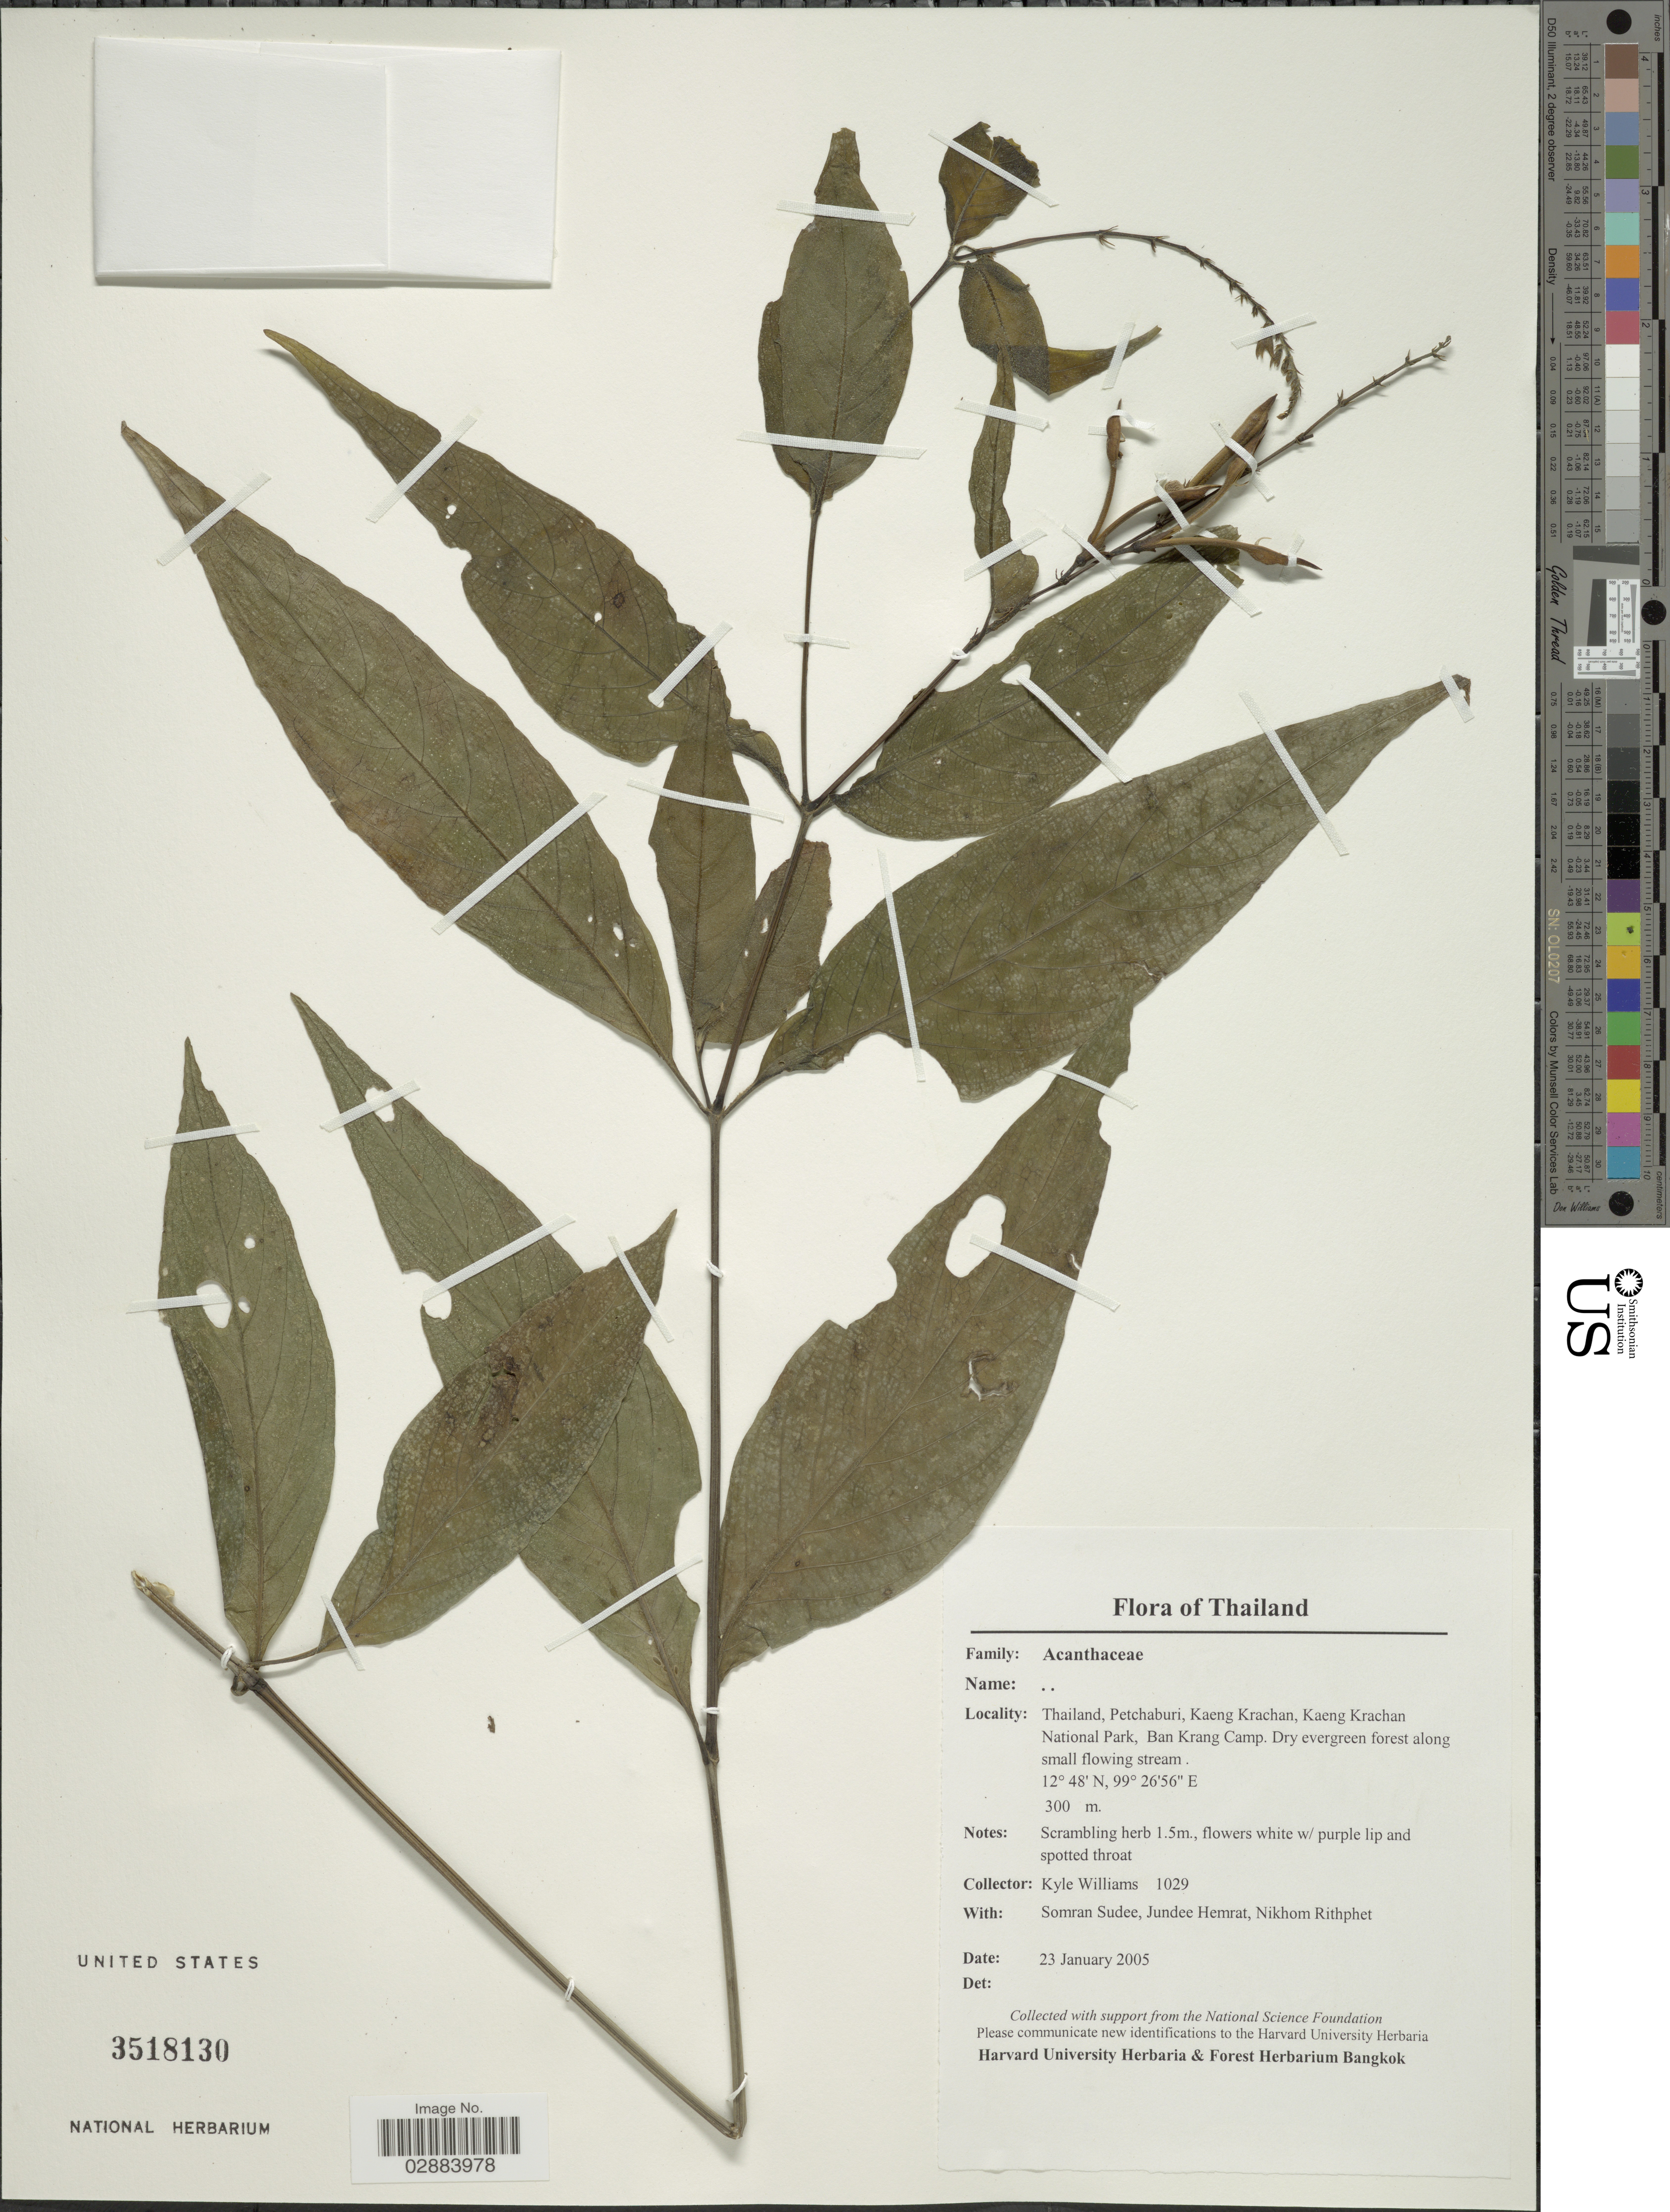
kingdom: Plantae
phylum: Tracheophyta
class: Magnoliopsida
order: Lamiales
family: Acanthaceae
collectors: K. J. Williams, S. Sudee, J. Hemrat & N. Rithphet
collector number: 1029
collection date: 2005-01-23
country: Thailand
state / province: Phetchaburi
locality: Thailand, Petchaburi, Kaeng Krachan National Park, Ban Krang Camp.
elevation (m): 300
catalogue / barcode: US 3518130